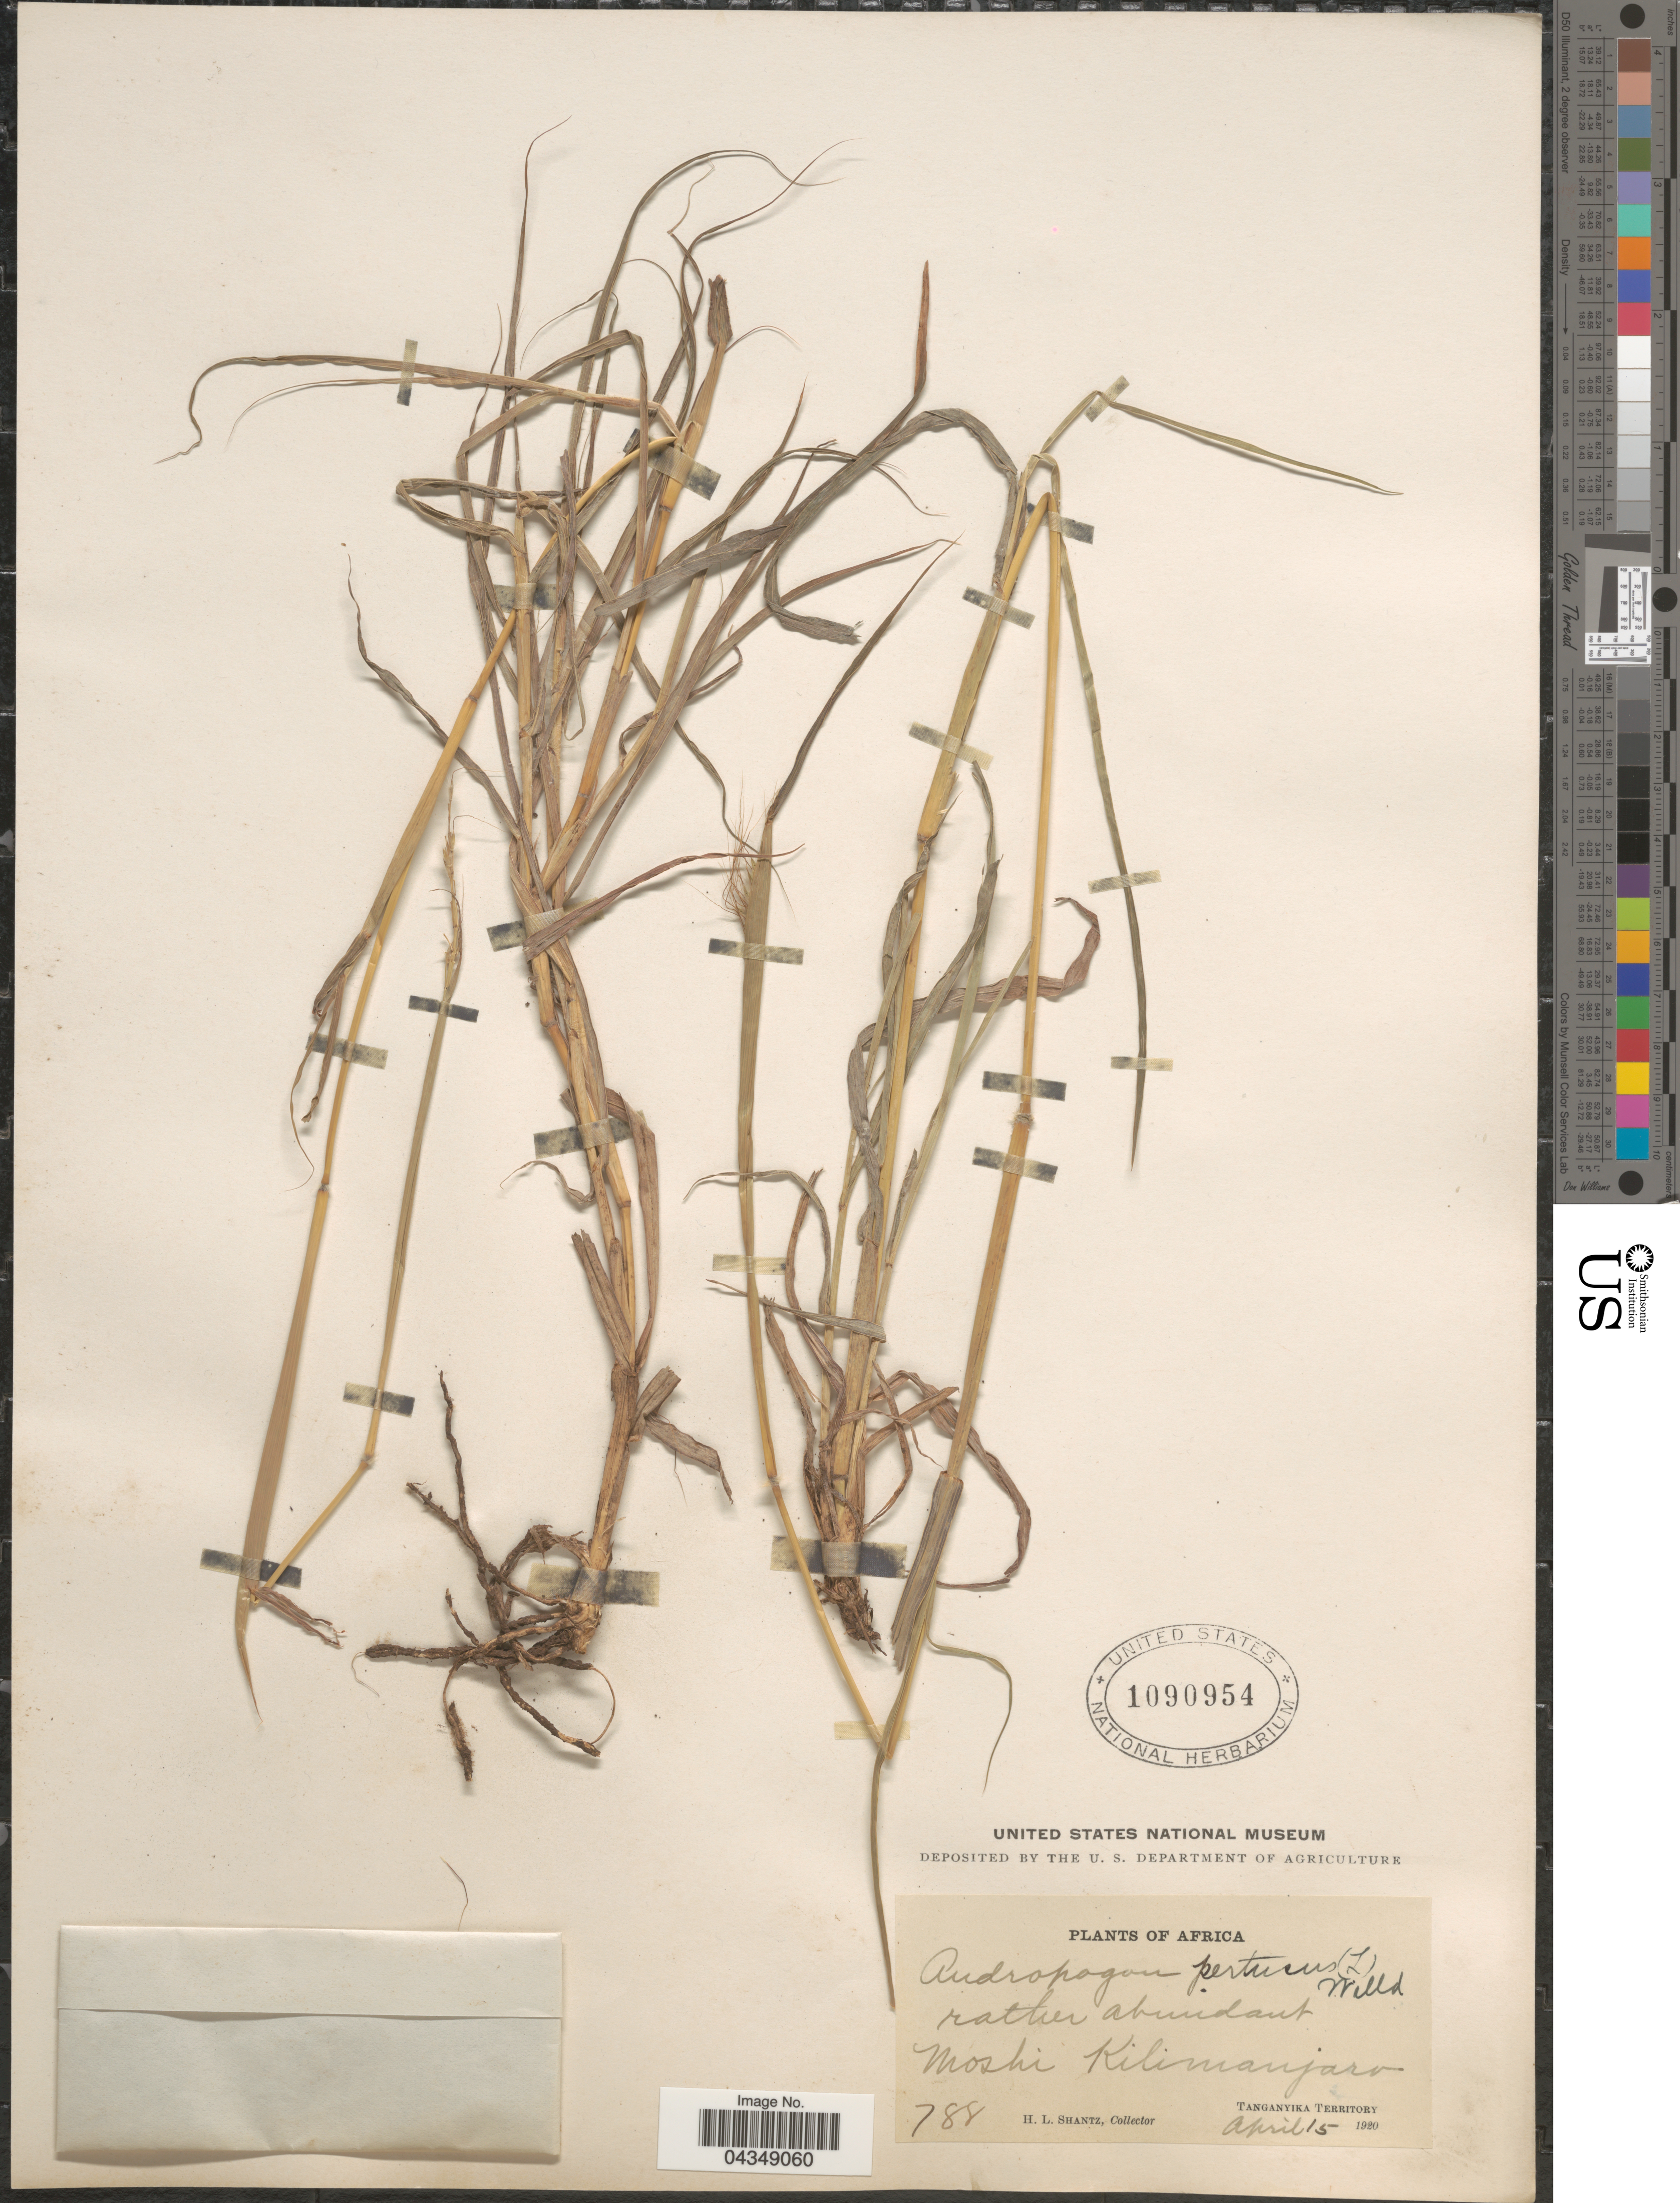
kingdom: Plantae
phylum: Tracheophyta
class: Liliopsida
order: Poales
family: Poaceae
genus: Bothriochloa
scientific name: Bothriochloa insculpta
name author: (Hochst. ex A. Rich.) A. Camus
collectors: H. Shantz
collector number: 788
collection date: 1920-04-15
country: Tanzania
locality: Moshi Kilimanjaro. Tanganyika Territory.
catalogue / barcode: US 1090954